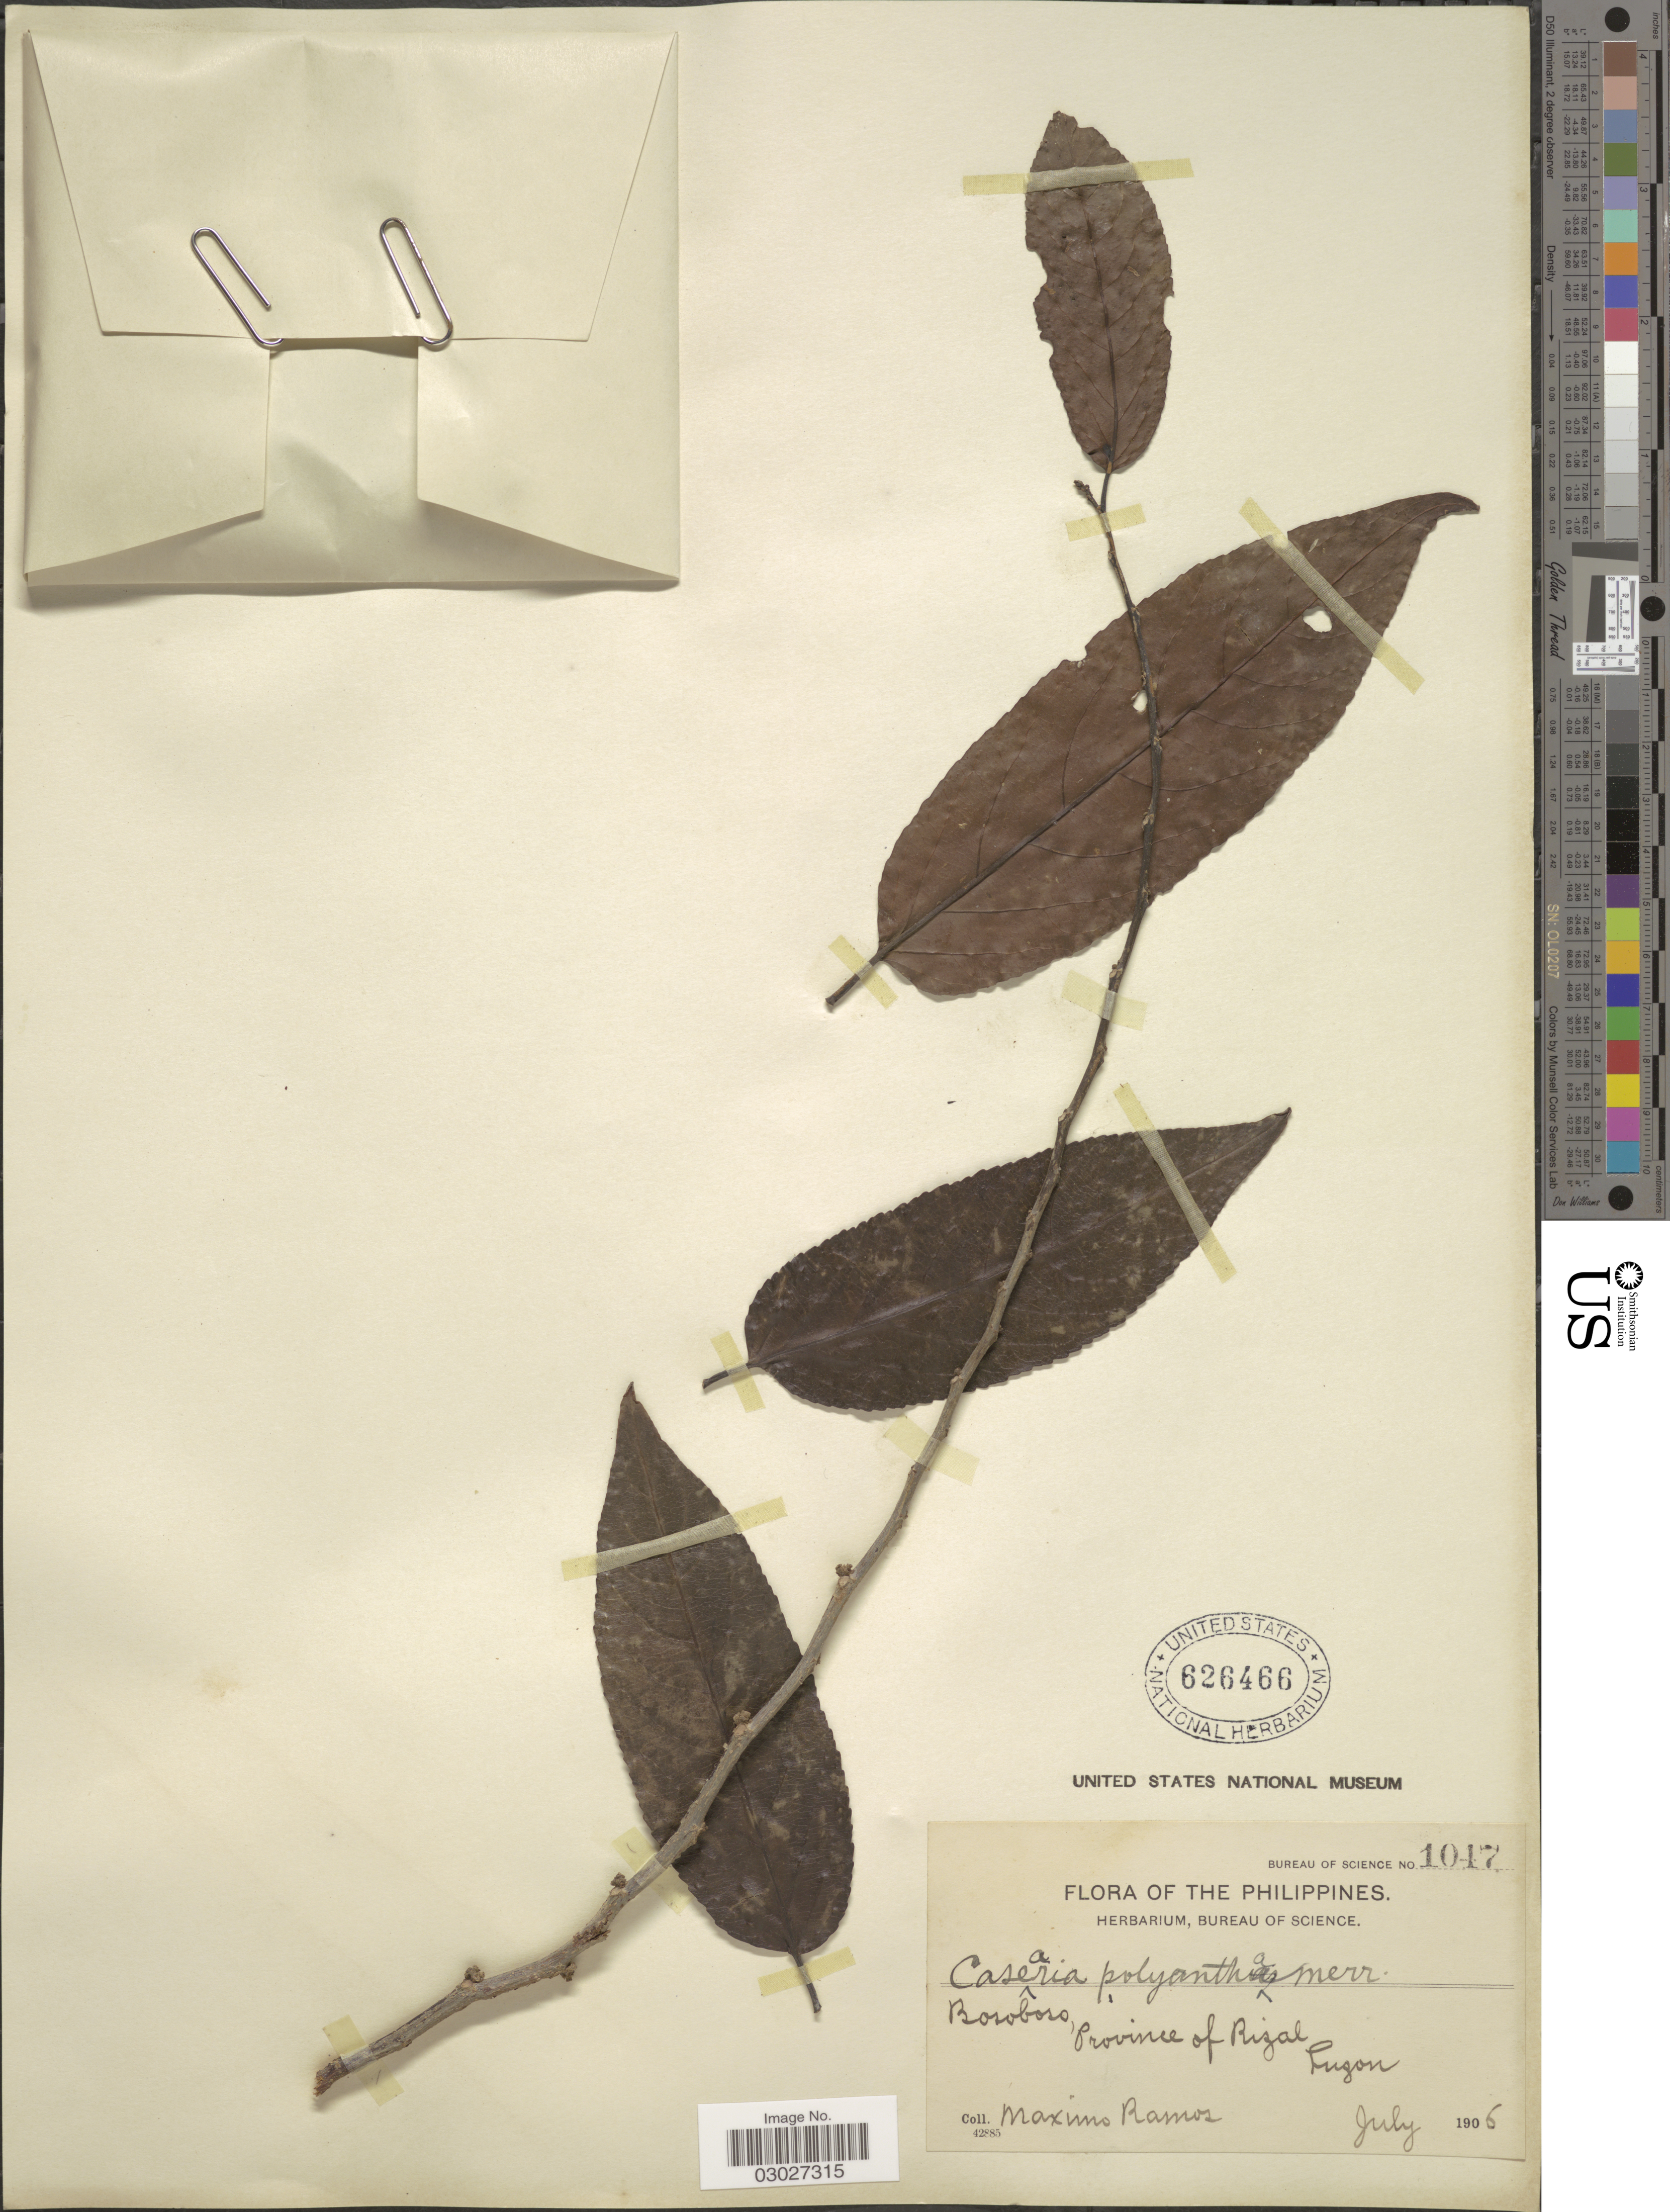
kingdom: Plantae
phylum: Tracheophyta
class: Magnoliopsida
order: Malpighiales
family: Salicaceae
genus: Casearia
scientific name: Casearia grewiifolia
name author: Vent.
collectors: M. Ramos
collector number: Bureau of Science 1047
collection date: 1906-07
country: Philippines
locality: Bosoboso, Province of Rizal, Luzon.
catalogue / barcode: US 626466